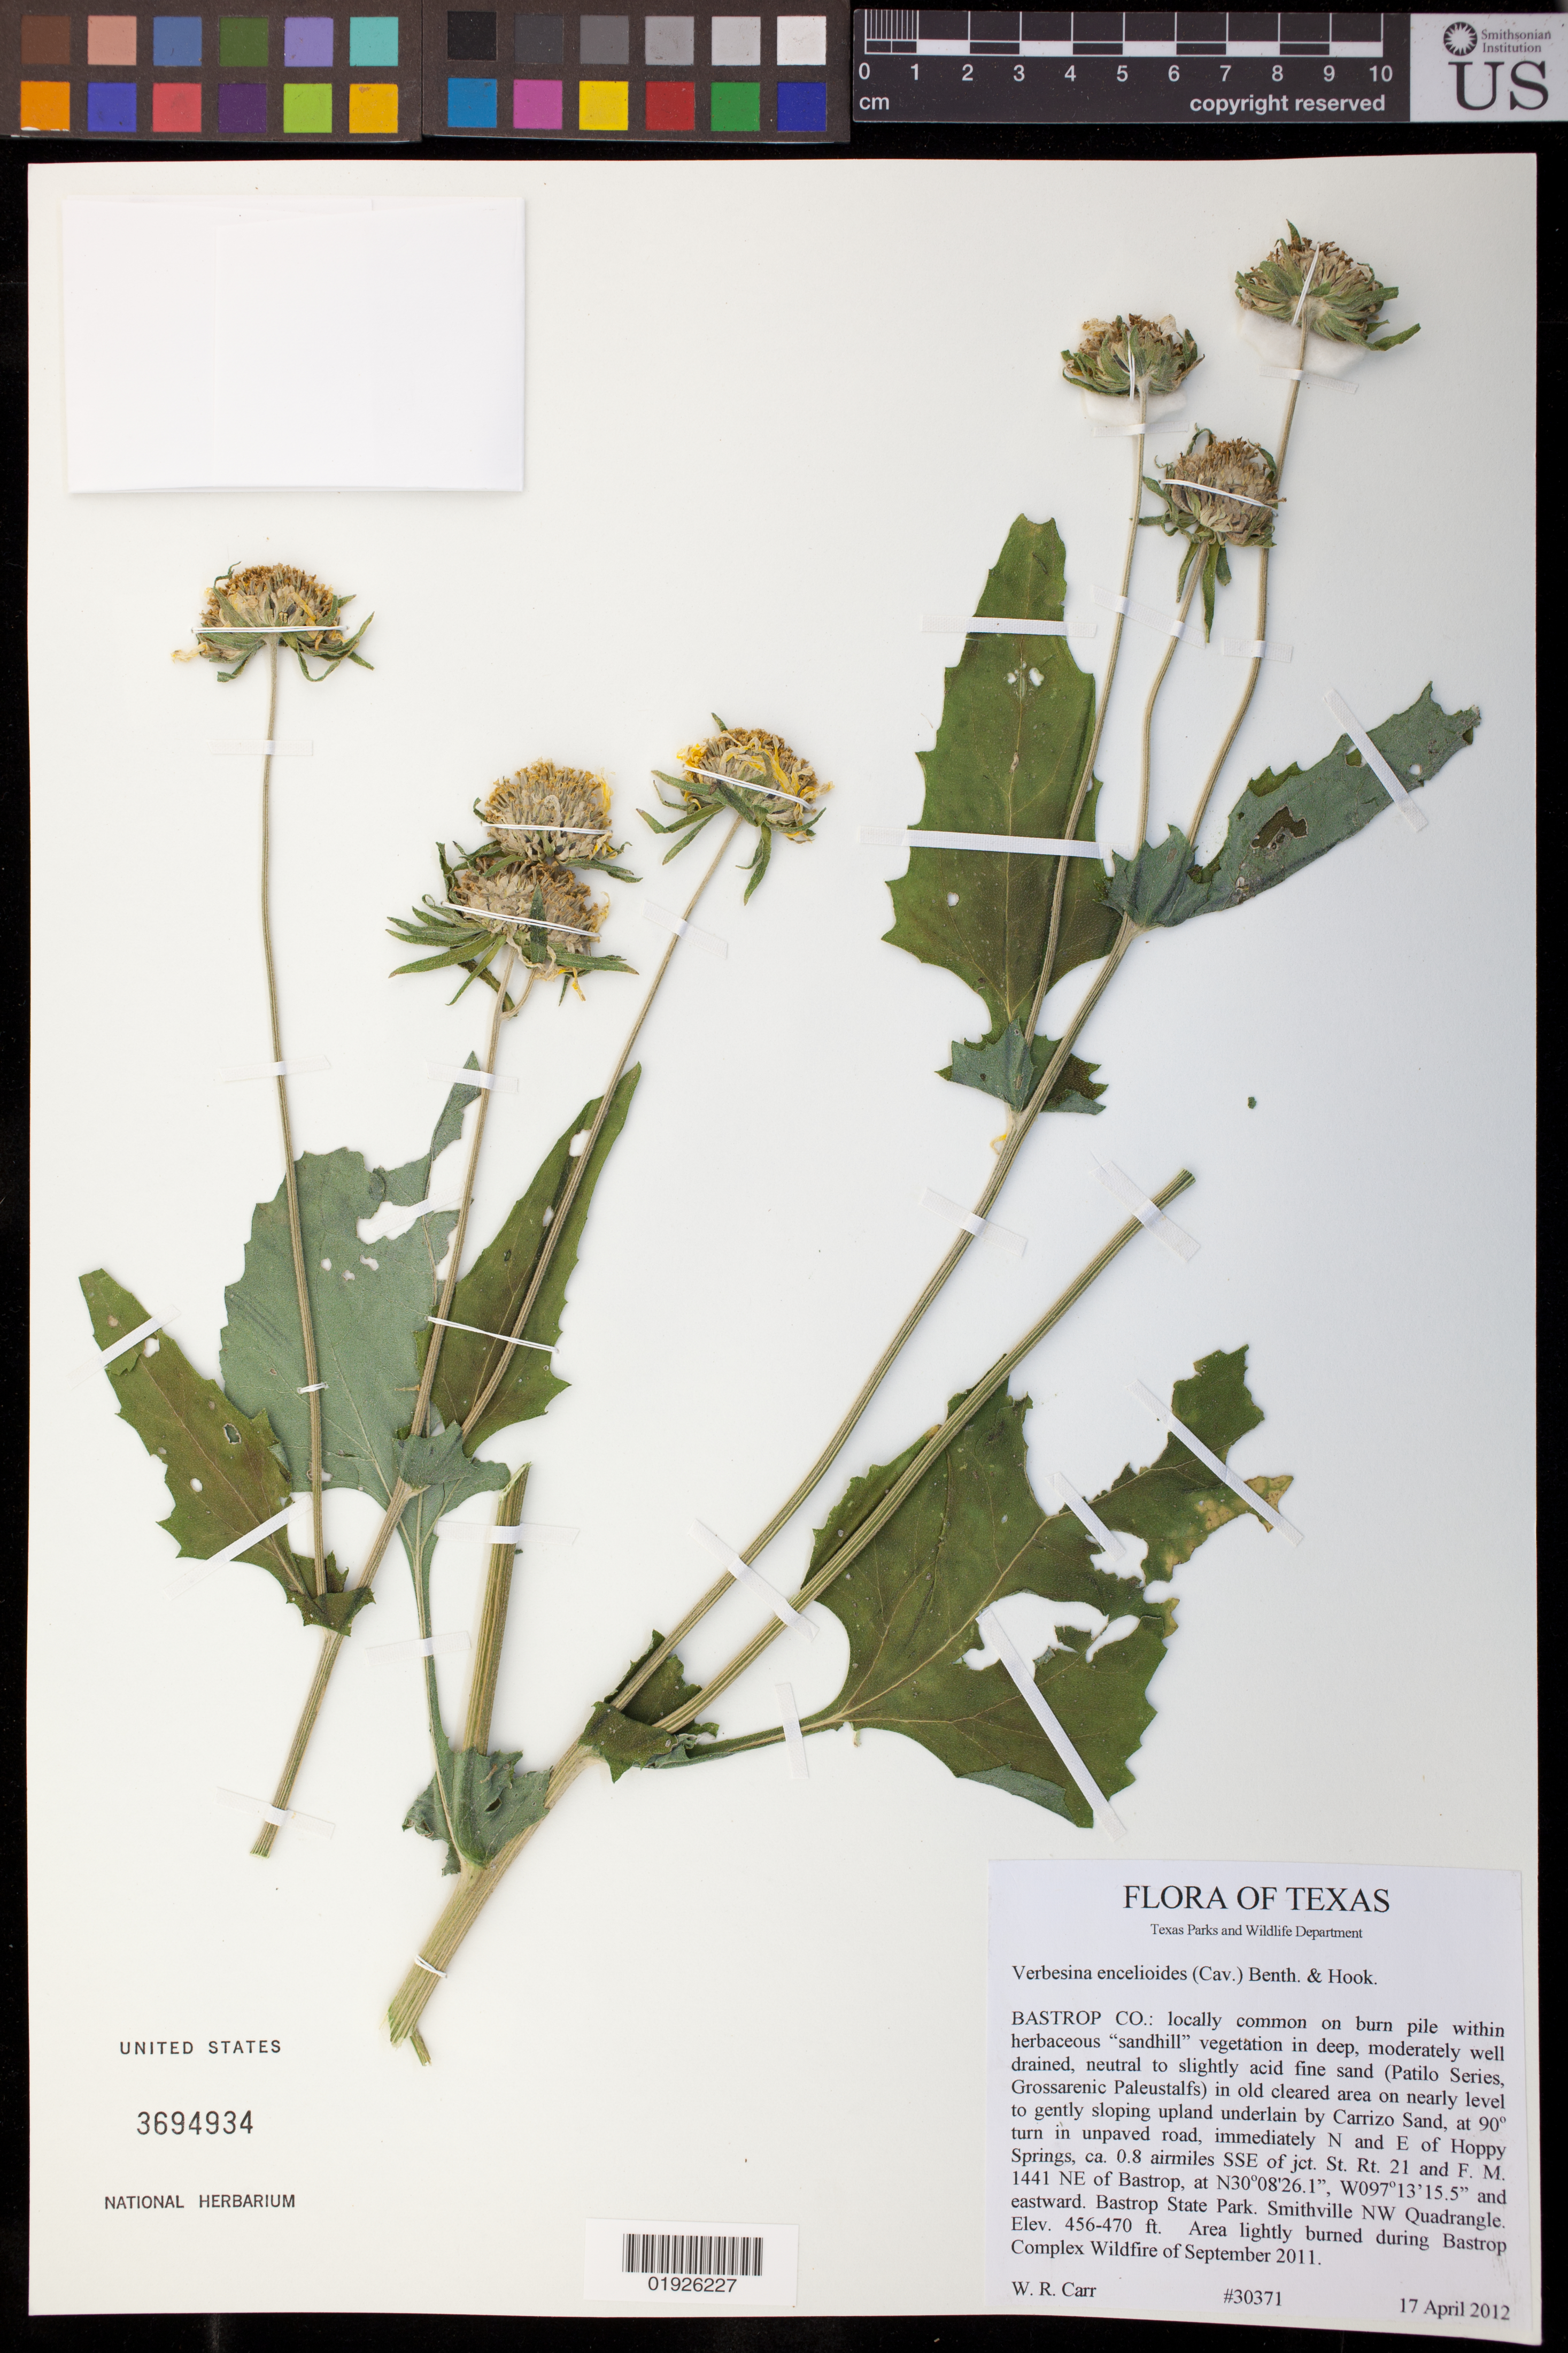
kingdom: Plantae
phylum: Tracheophyta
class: Magnoliopsida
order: Asterales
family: Asteraceae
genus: Verbesina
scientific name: Verbesina encelioides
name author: (Cav.) Benth. & Hook. ex A. Gray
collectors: W. Carr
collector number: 30371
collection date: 2012-04-17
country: United States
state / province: Texas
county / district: Bastrop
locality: Immediately N and E of Hoppy Springs, ca. 0.8 airmiles SSE of jct. St. Rt. 21 and F. M. 1441 NE of Bastrop. Bastrop State Park. Smithville NW Quadrangle.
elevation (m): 139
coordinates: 30 08 26.1 N, 097 13 15.5 W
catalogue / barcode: US 3694934